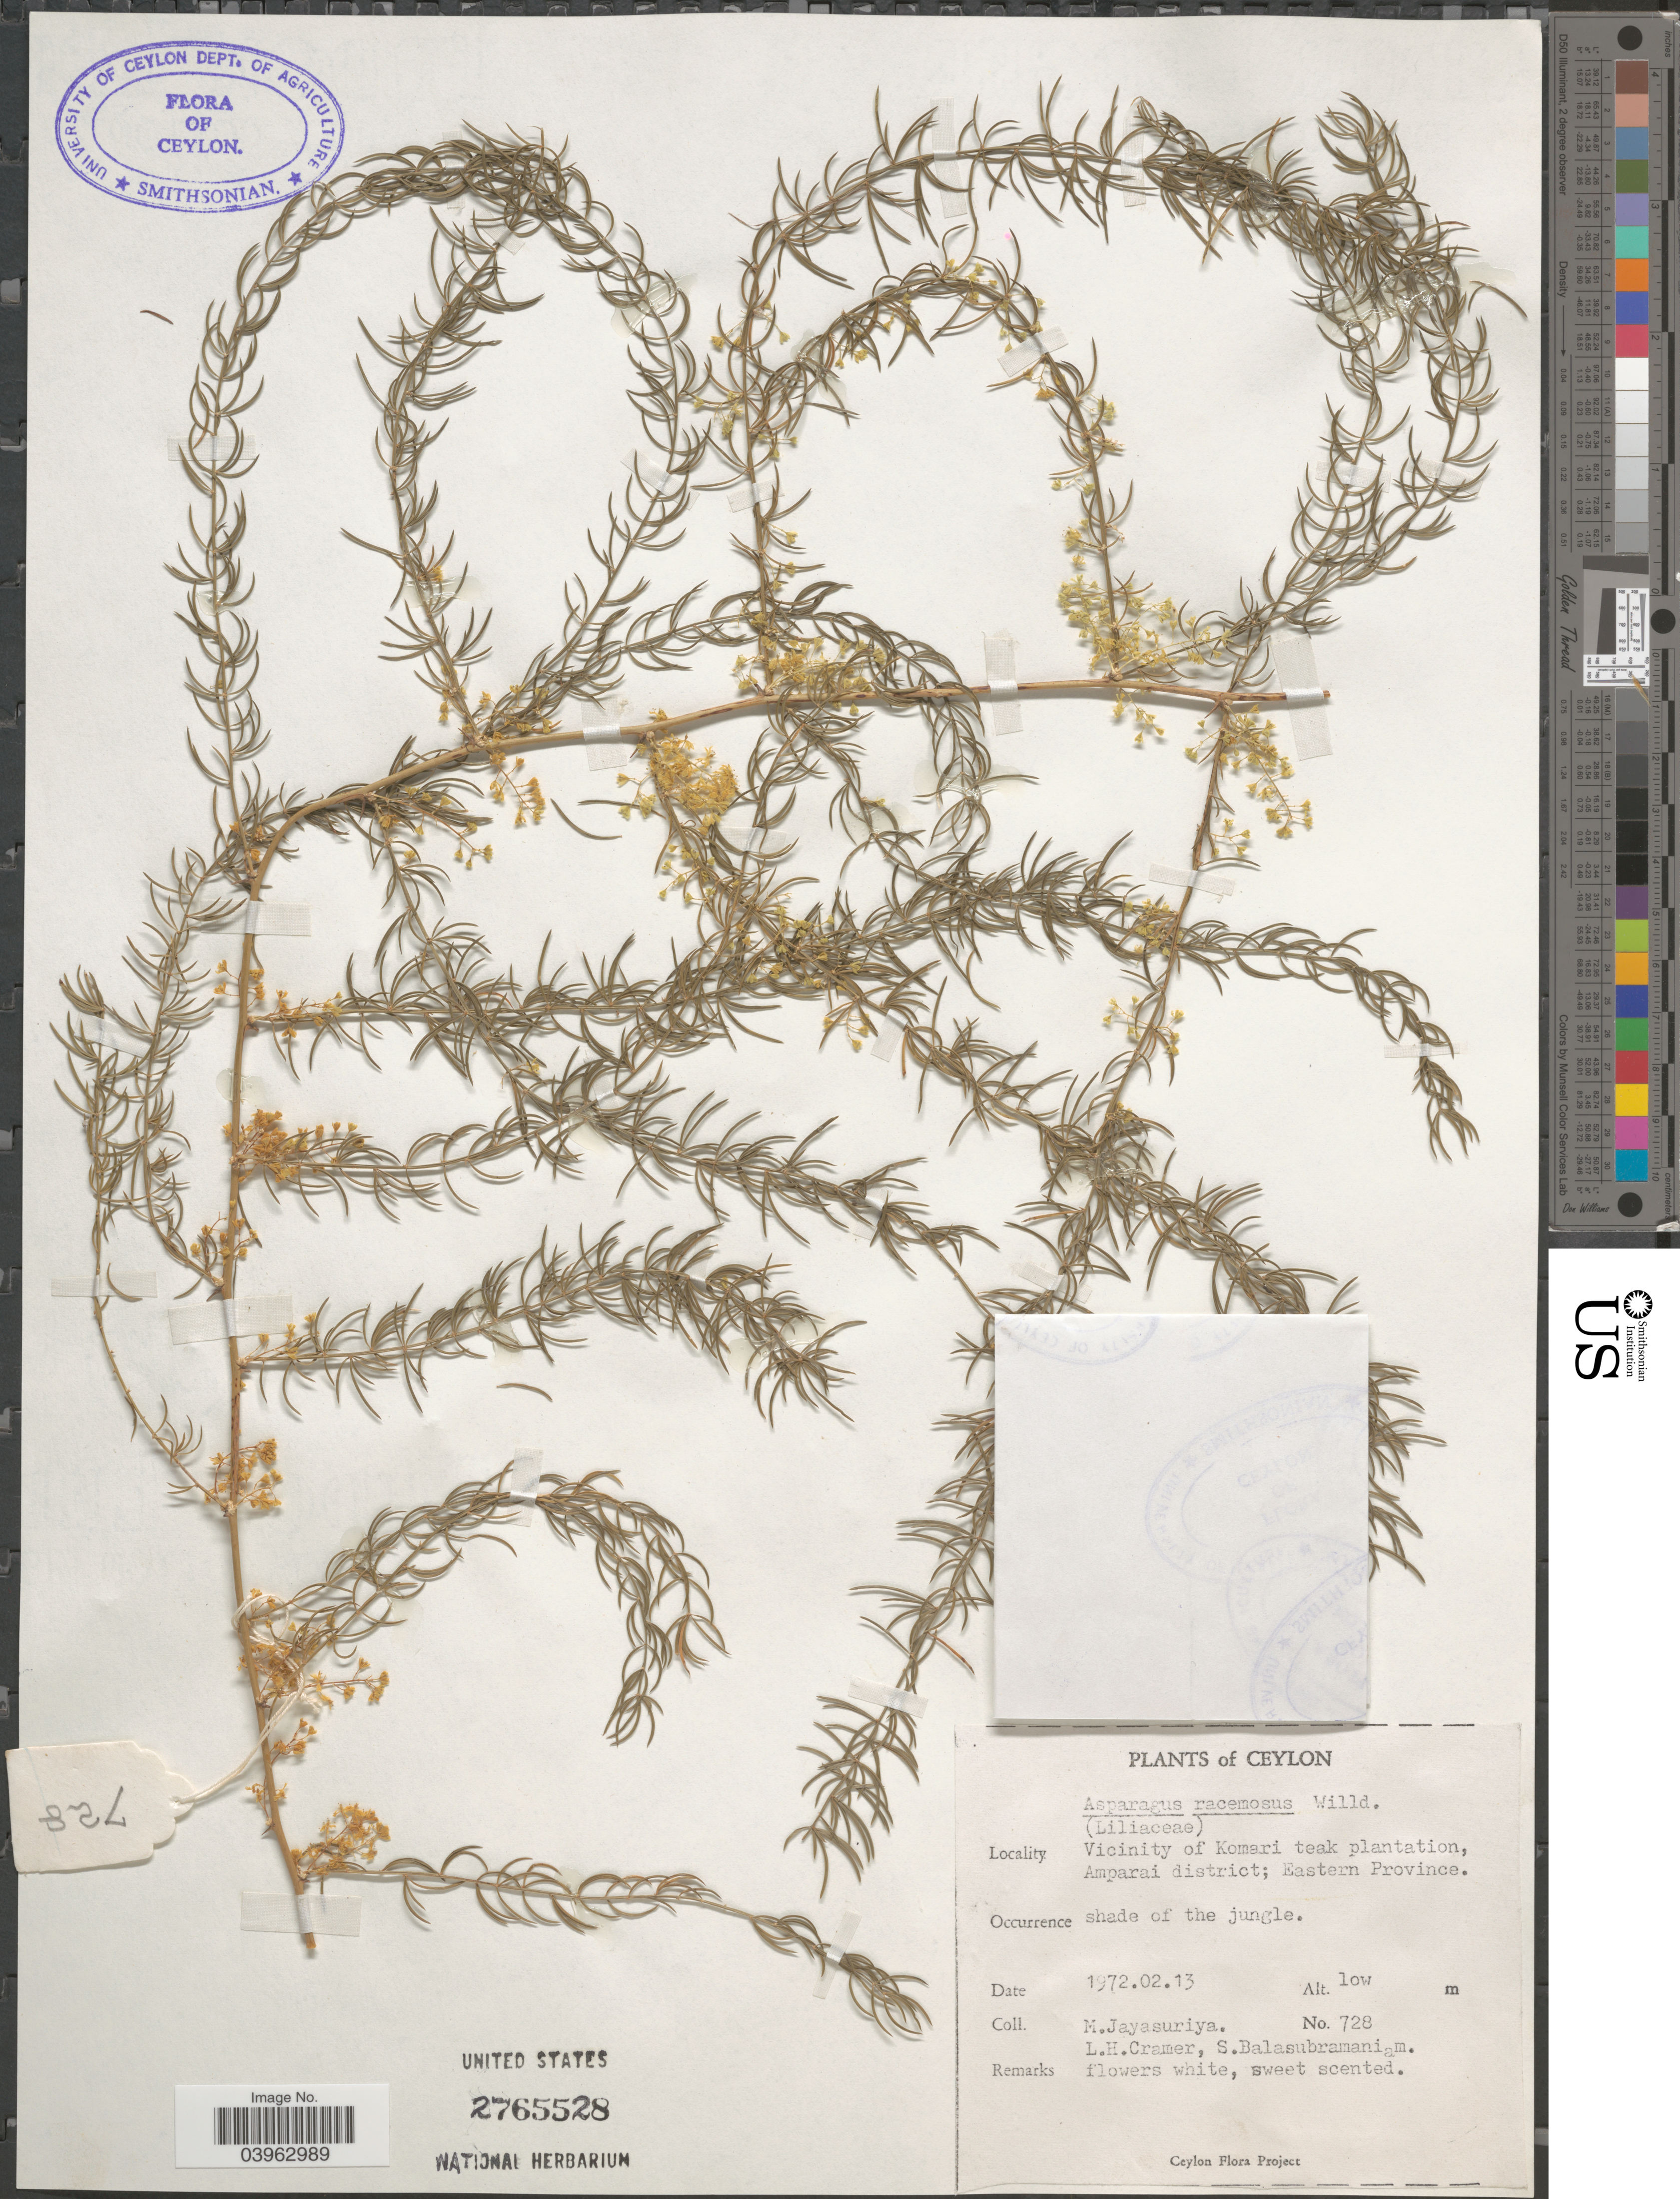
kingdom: Plantae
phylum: Tracheophyta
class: Liliopsida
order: Asparagales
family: Asparagaceae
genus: Asparagus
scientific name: Asparagus racemosus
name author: Willd.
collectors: M. Jayasuriya, L. H. Cramer & S. Balasubramaniam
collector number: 728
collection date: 1972-02-13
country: Sri Lanka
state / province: Eastern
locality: Ceylon. Vicinity of Komari teak plantation, Amparai district.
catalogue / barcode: US 2765528